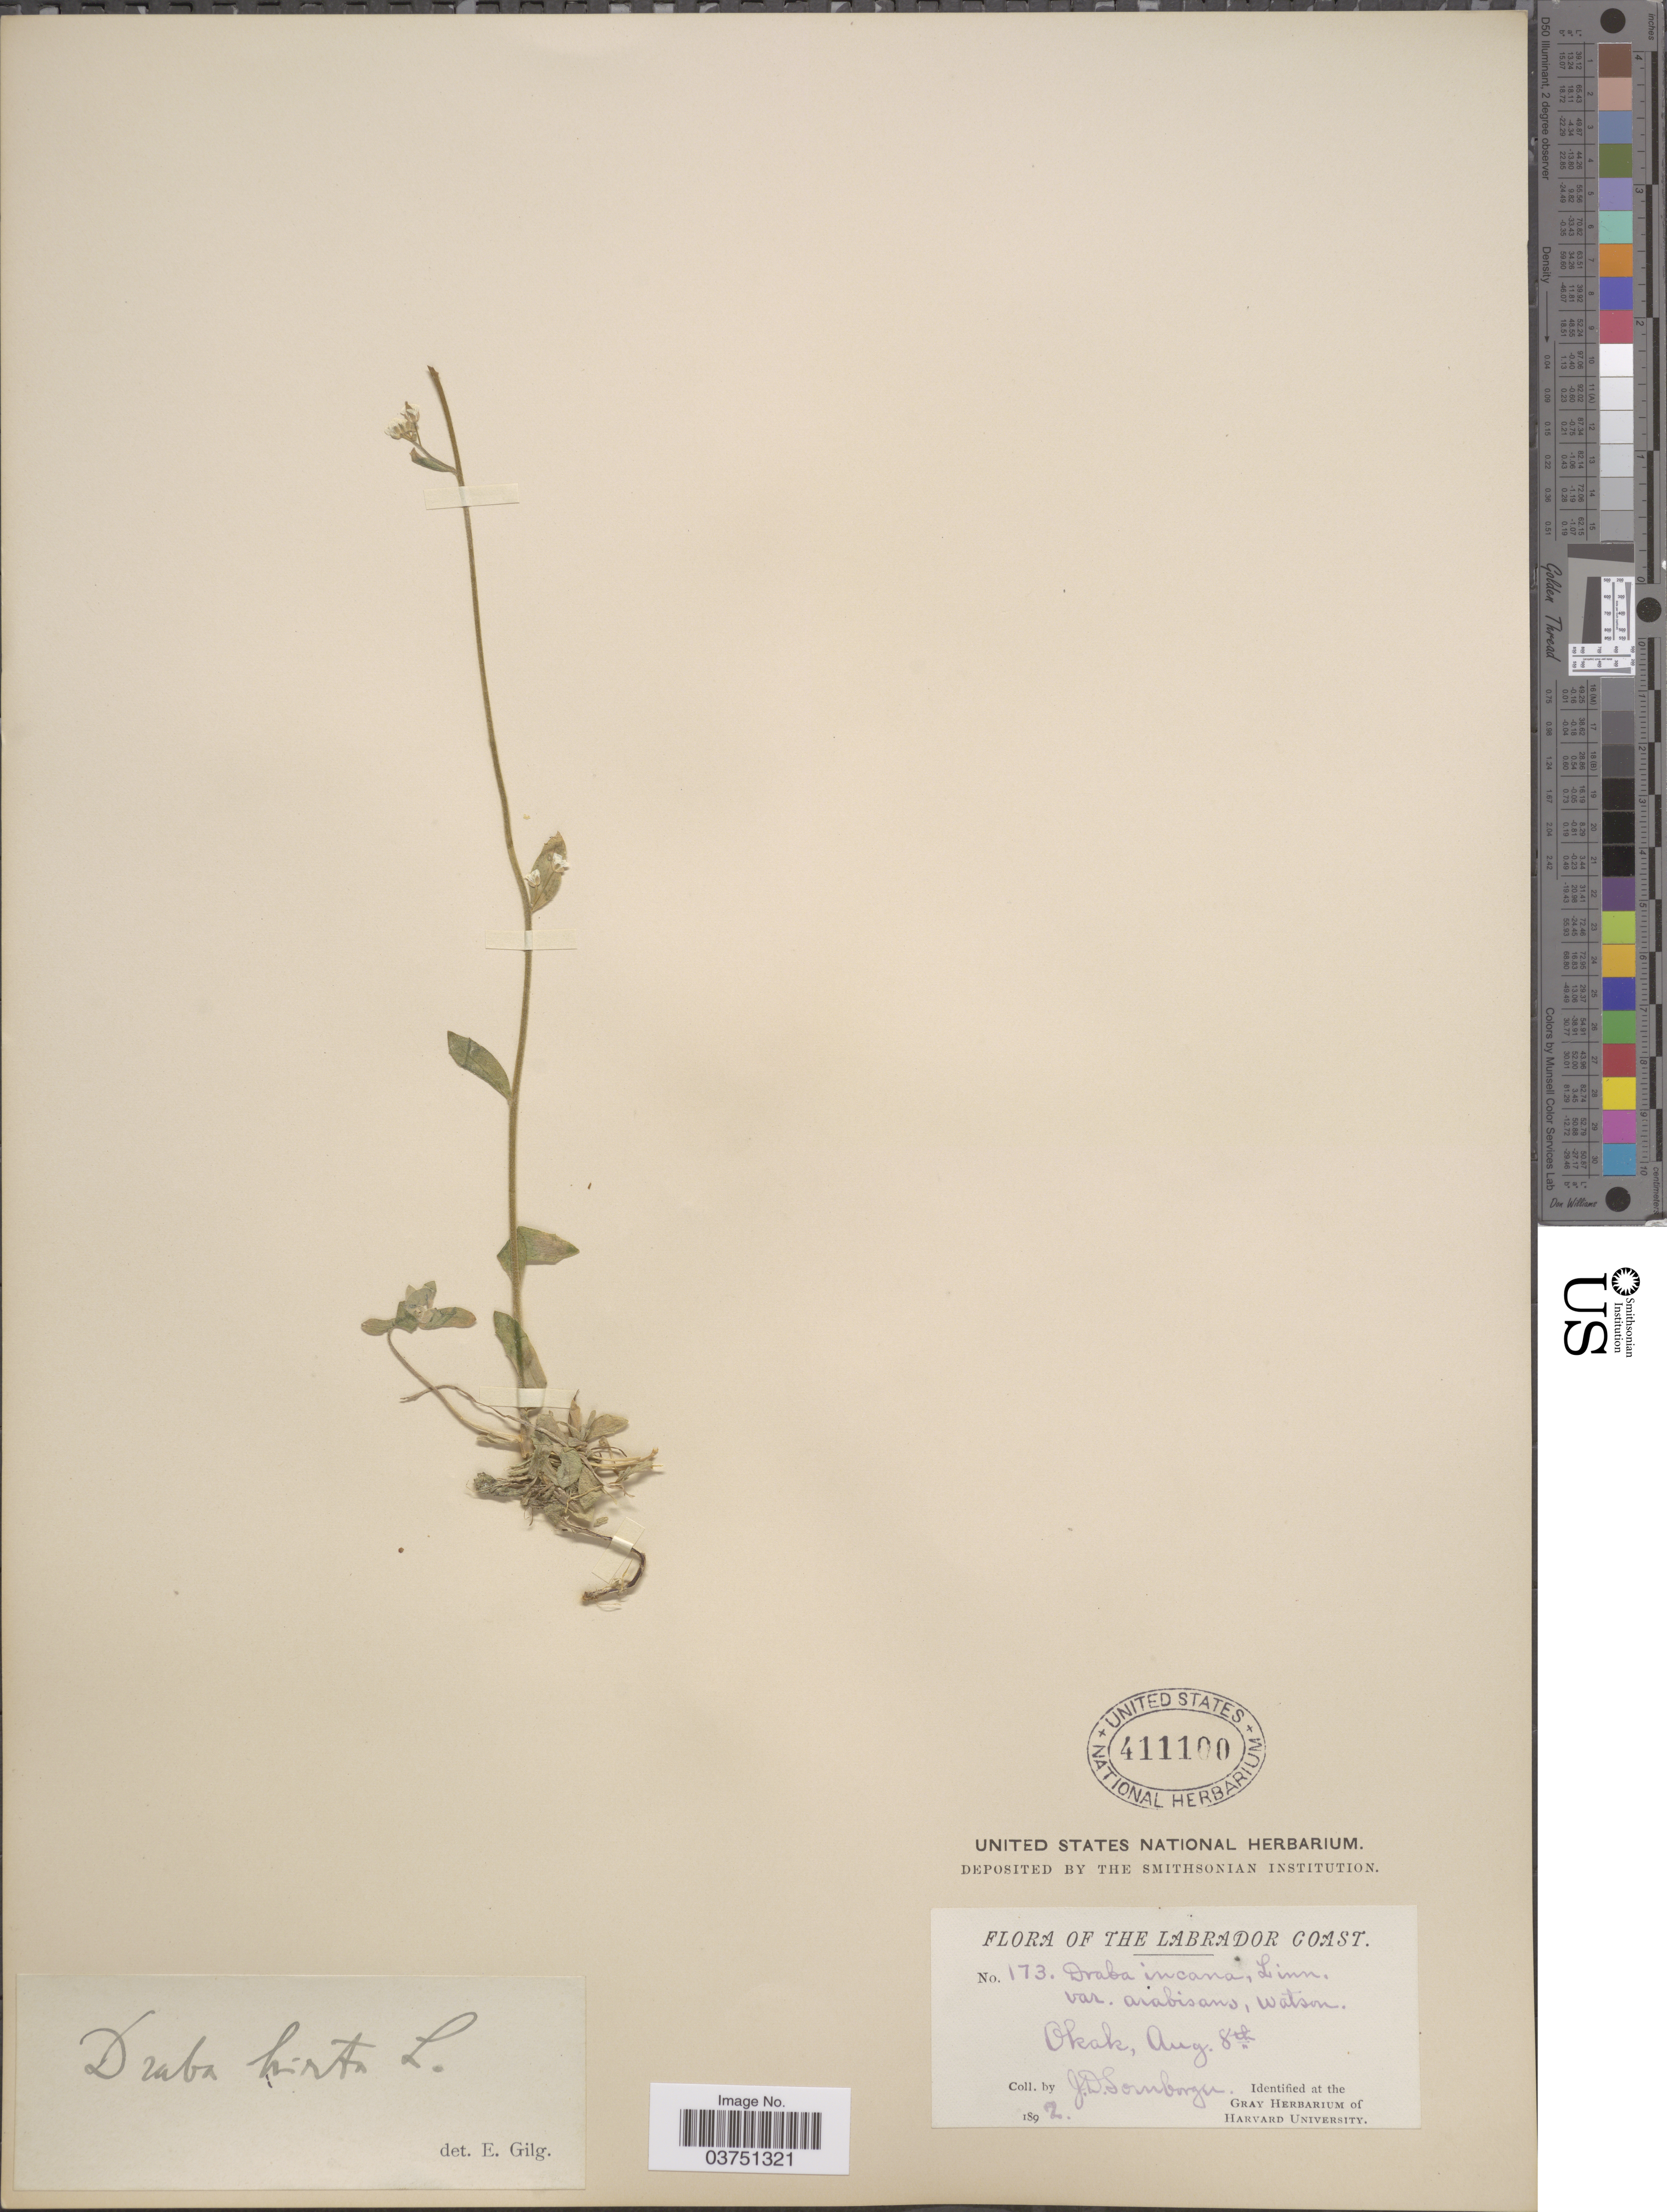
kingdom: Plantae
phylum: Tracheophyta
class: Magnoliopsida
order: Brassicales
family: Brassicaceae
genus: Draba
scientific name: Draba glabella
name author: Pursh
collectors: J. Sornborger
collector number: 173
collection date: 1892-08-08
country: Canada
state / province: Newfoundland and Labrador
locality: The Labrador Coast; Okak.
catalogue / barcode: US 411100